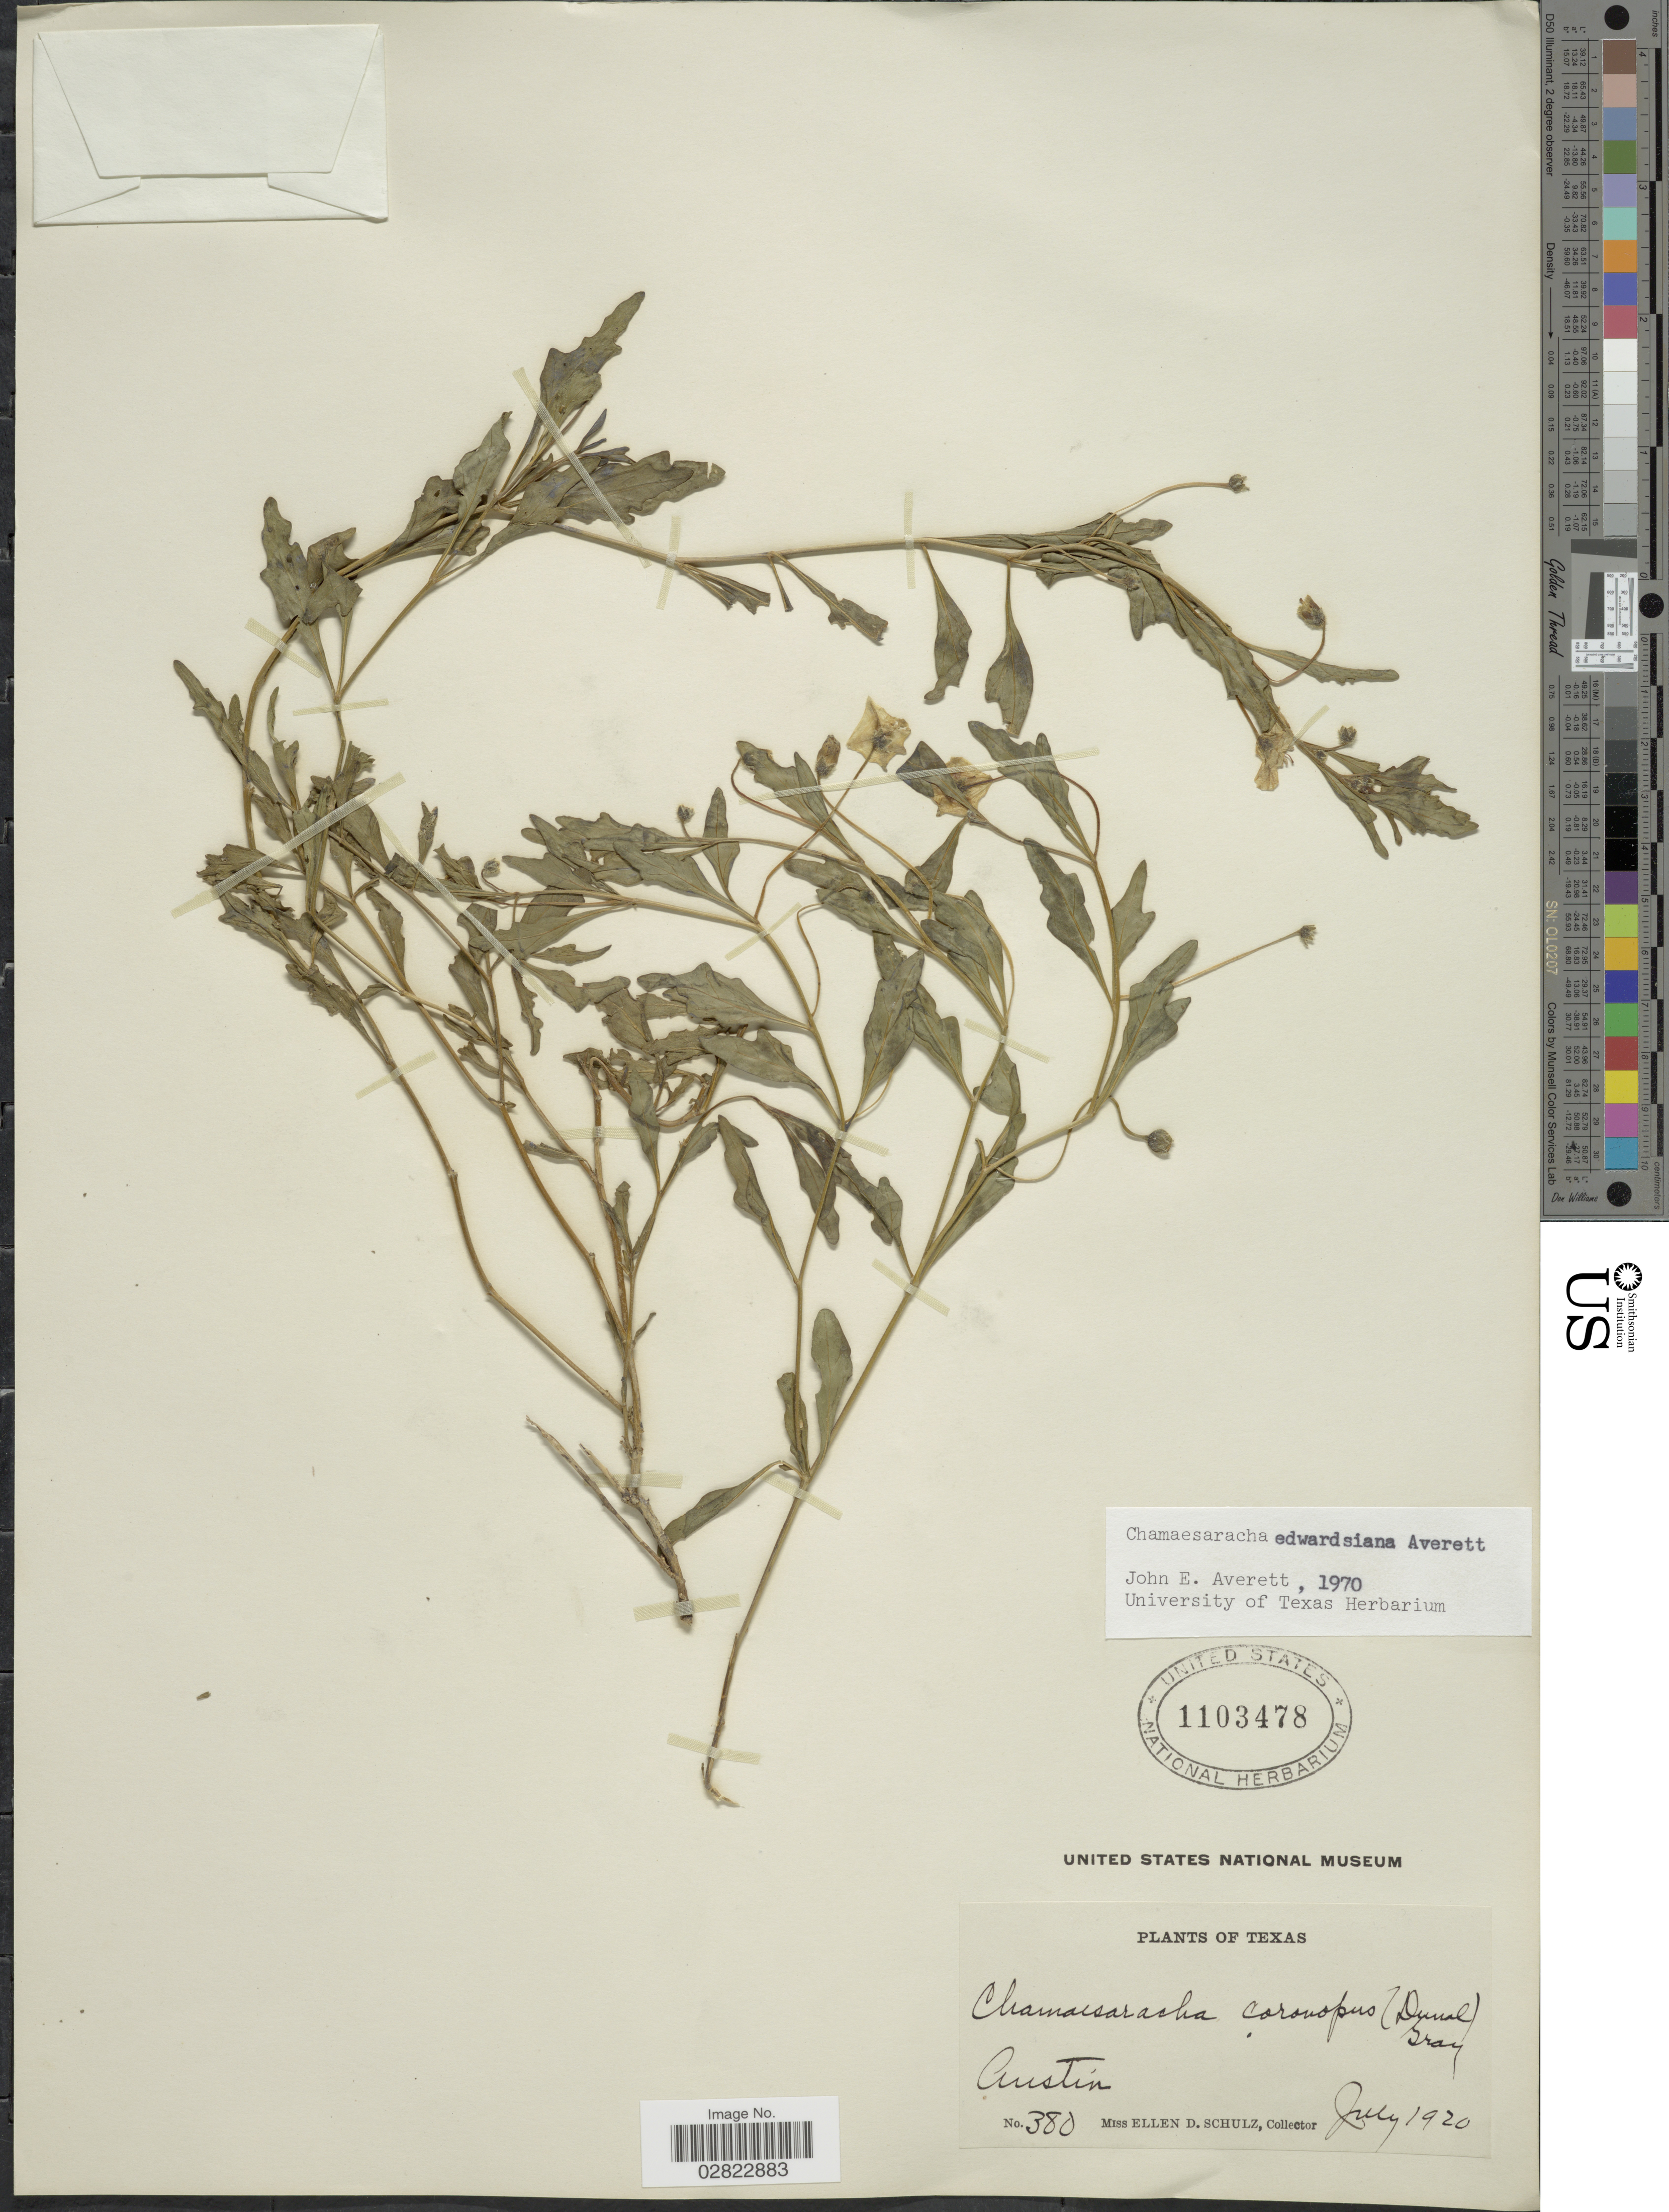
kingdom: Plantae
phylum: Tracheophyta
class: Magnoliopsida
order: Solanales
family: Solanaceae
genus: Chamaesaracha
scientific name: Chamaesaracha edwardsiana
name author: Averett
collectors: E. D. Schulz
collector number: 380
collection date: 1920-07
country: United States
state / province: Texas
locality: Austin.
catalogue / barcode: US 1103478